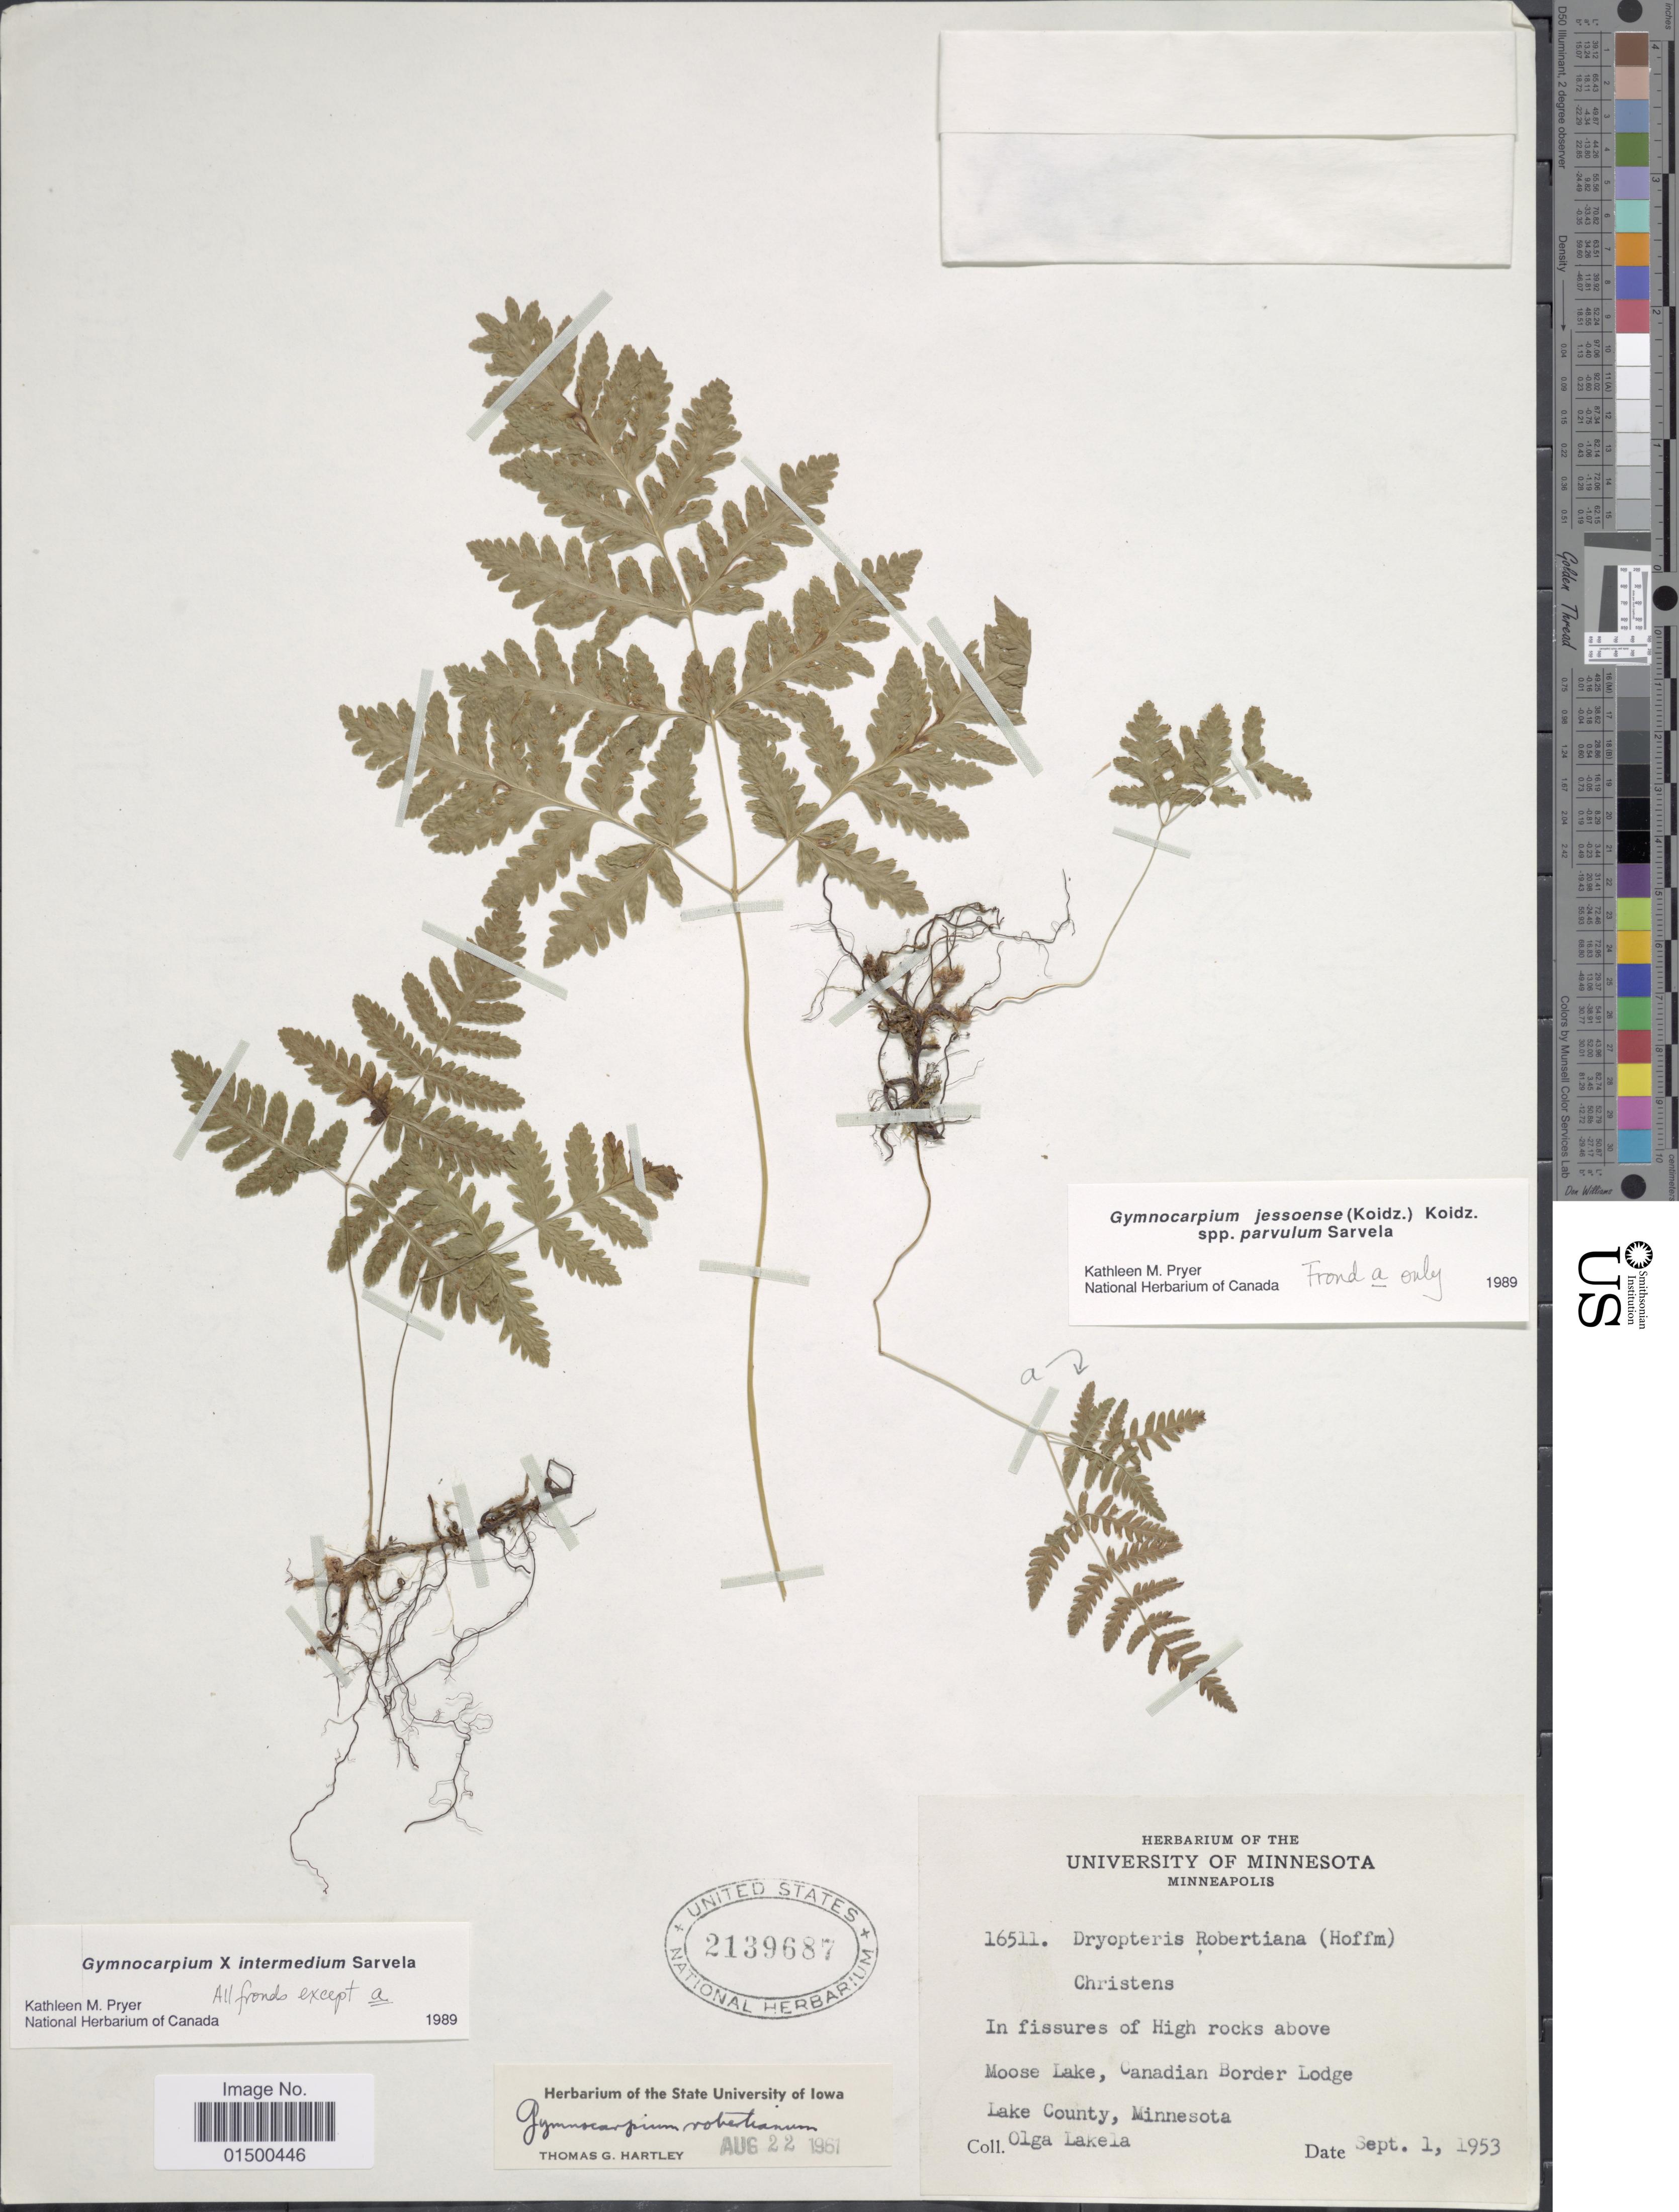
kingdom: Plantae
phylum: Tracheophyta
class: Polypodiopsida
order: Polypodiales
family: Cystopteridaceae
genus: Gymnocarpium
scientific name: Gymnocarpium jessoense subsp. parvulum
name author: Sarvela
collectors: O. K. Lakela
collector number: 16511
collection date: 1953-09-01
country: United States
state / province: Minnesota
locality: In fissures of High rocks above Moose Lake, Canadian Border Lodge, Lake County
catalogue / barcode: US 2139687